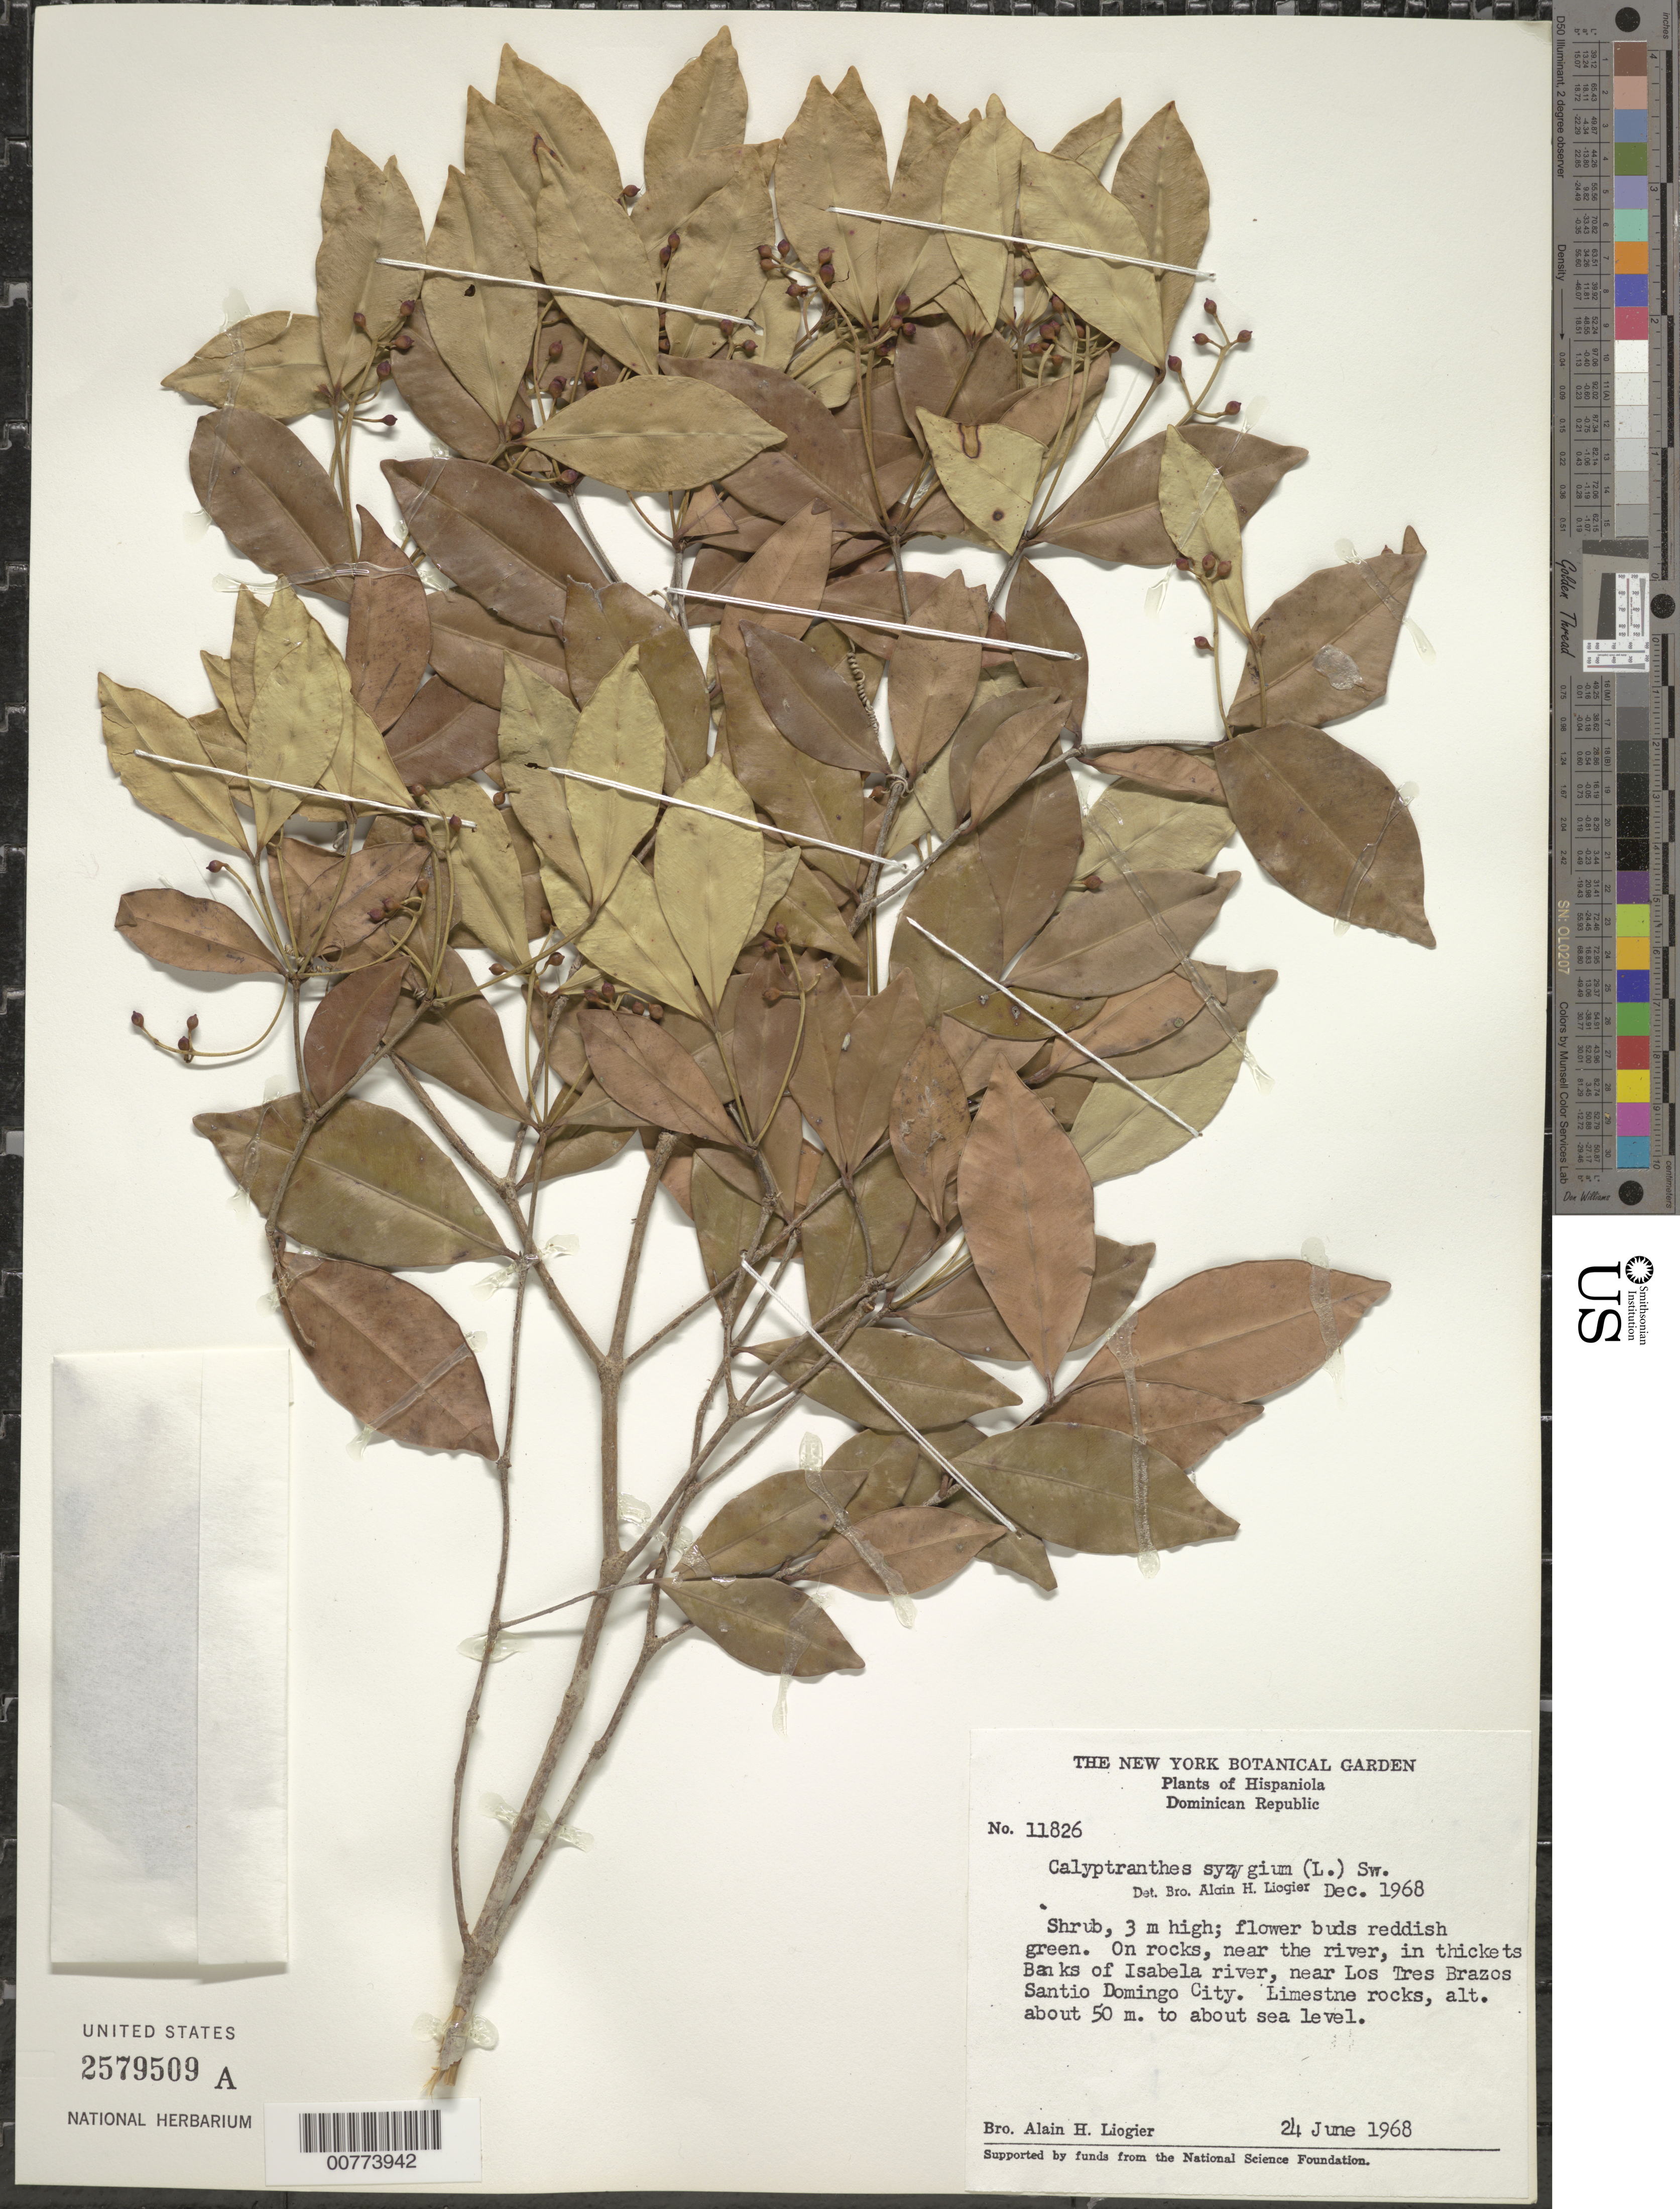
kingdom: Plantae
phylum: Tracheophyta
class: Magnoliopsida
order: Myrtales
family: Myrtaceae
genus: Myrcia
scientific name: Myrcia zuzygium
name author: (L.) A.R. Lourenço & E. Lucas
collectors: A. H. Liogier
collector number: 11826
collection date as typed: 24 Jun 1968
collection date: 1968-06-24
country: Dominican Republic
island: Hispaniola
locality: Santo Domingo City, near Los Tres Brazos, Isabela River.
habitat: Thickets, limestone rocks, banks of river.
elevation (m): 0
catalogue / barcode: US 2579509A